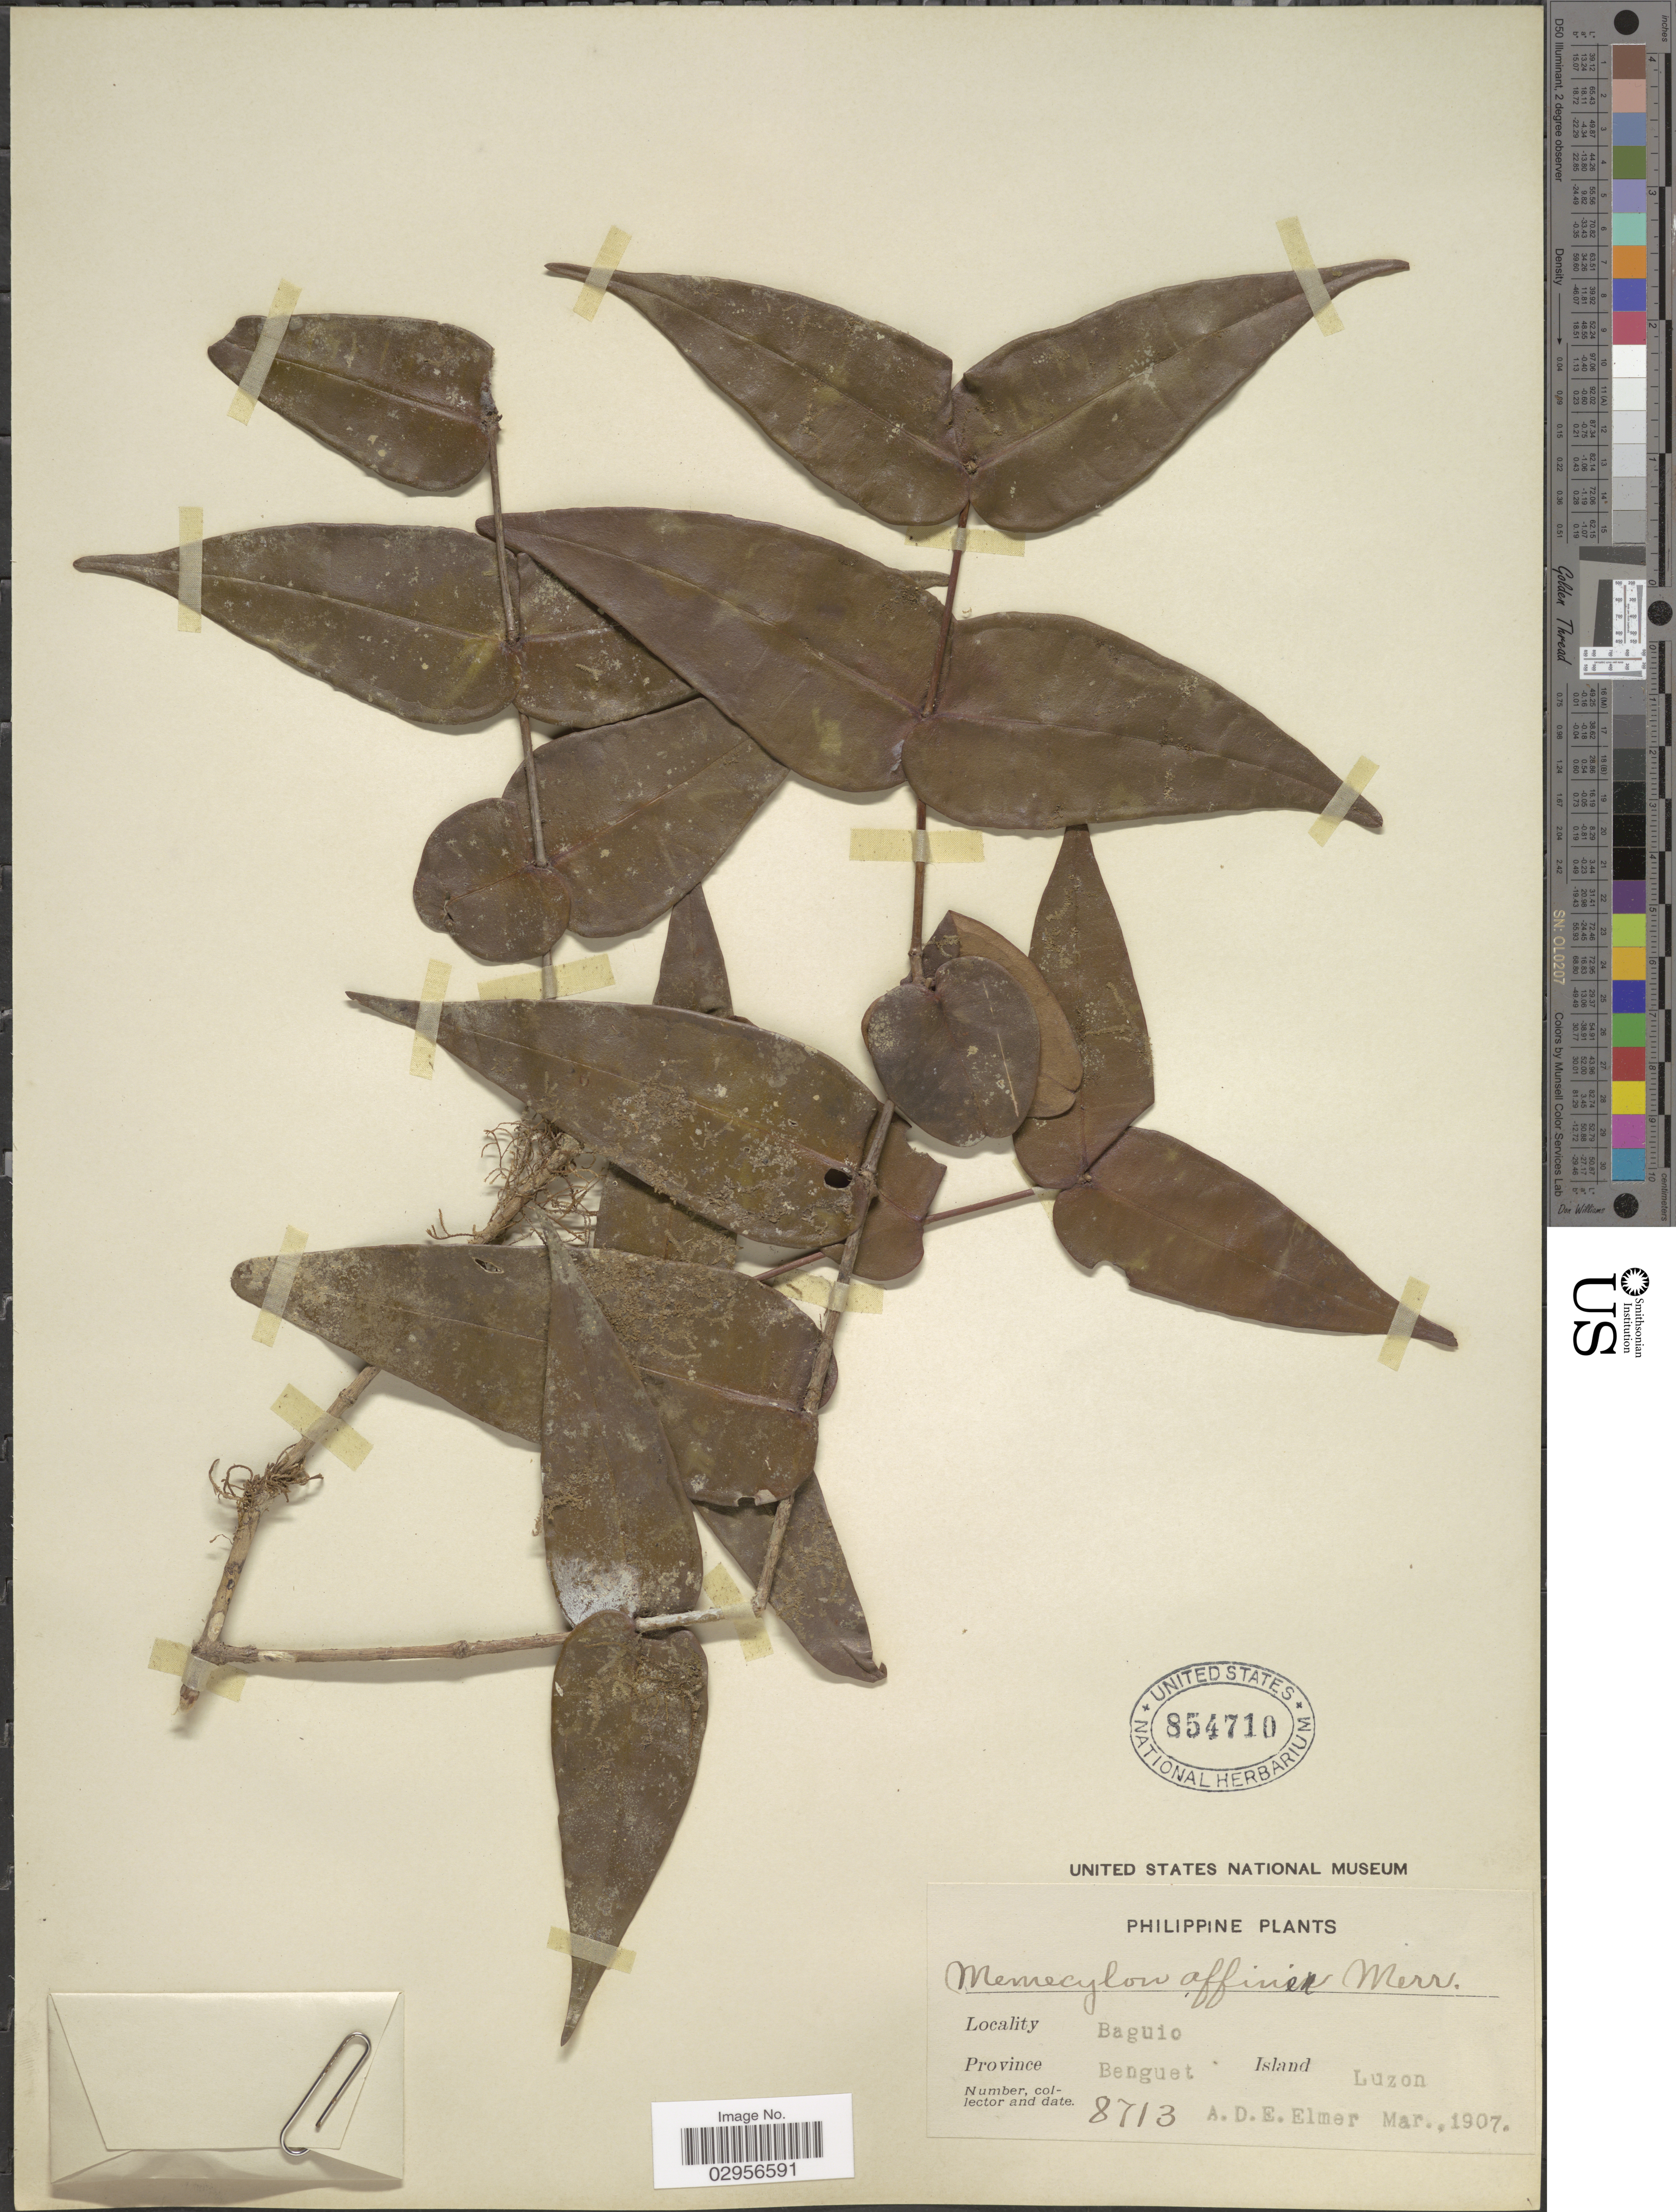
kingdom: Plantae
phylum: Tracheophyta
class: Magnoliopsida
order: Myrtales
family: Melastomataceae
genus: Memecylon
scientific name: Memecylon affine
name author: Merr.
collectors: A. D. E. Elmer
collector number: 8713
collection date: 1907-03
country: Philippines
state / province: Cordillera (Administrative Region)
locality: Baguio, Province Benguet, Island Luzon.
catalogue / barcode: US 854710